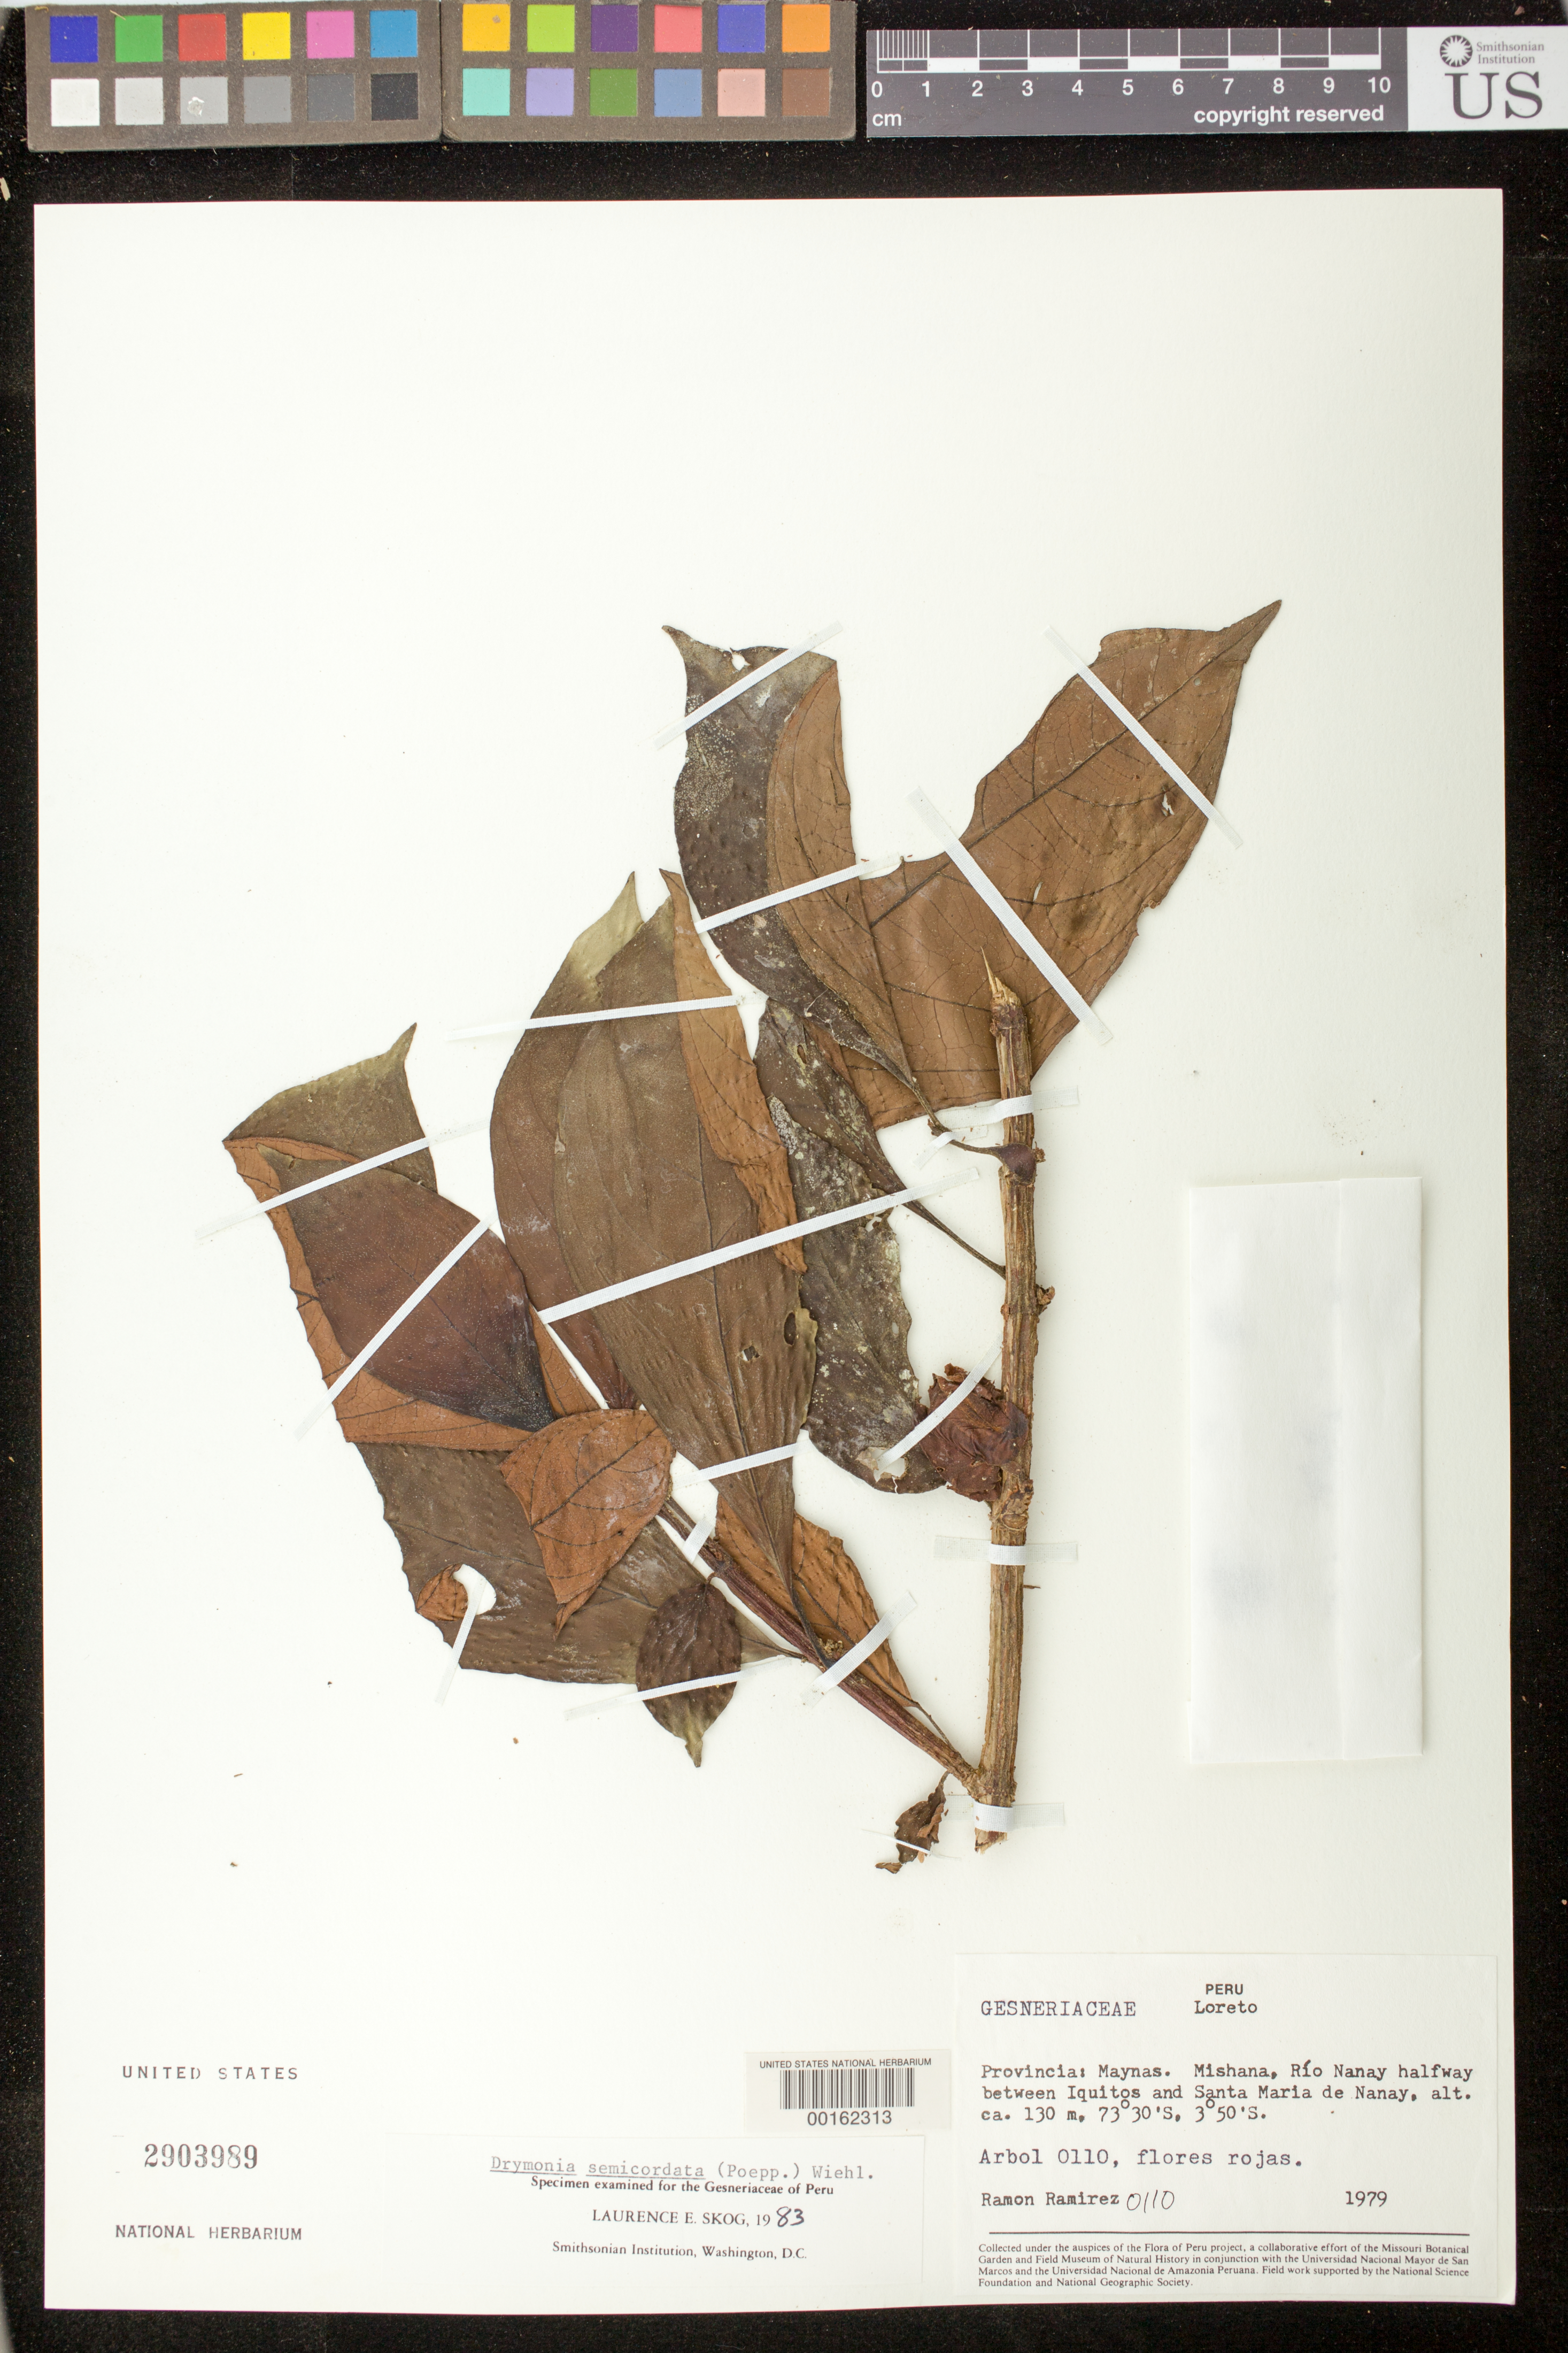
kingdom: Plantae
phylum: Tracheophyta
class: Magnoliopsida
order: Lamiales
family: Gesneriaceae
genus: Drymonia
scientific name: Drymonia semicordata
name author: (Poepp.) Wiehler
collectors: R. Ramírez C.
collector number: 110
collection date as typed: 1979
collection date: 1979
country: Peru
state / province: Loreto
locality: Prov. Maynas; Mishana, Rio Nanay halfway between Iquitos and Santa Maria de Nanay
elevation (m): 130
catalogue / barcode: US 2903989